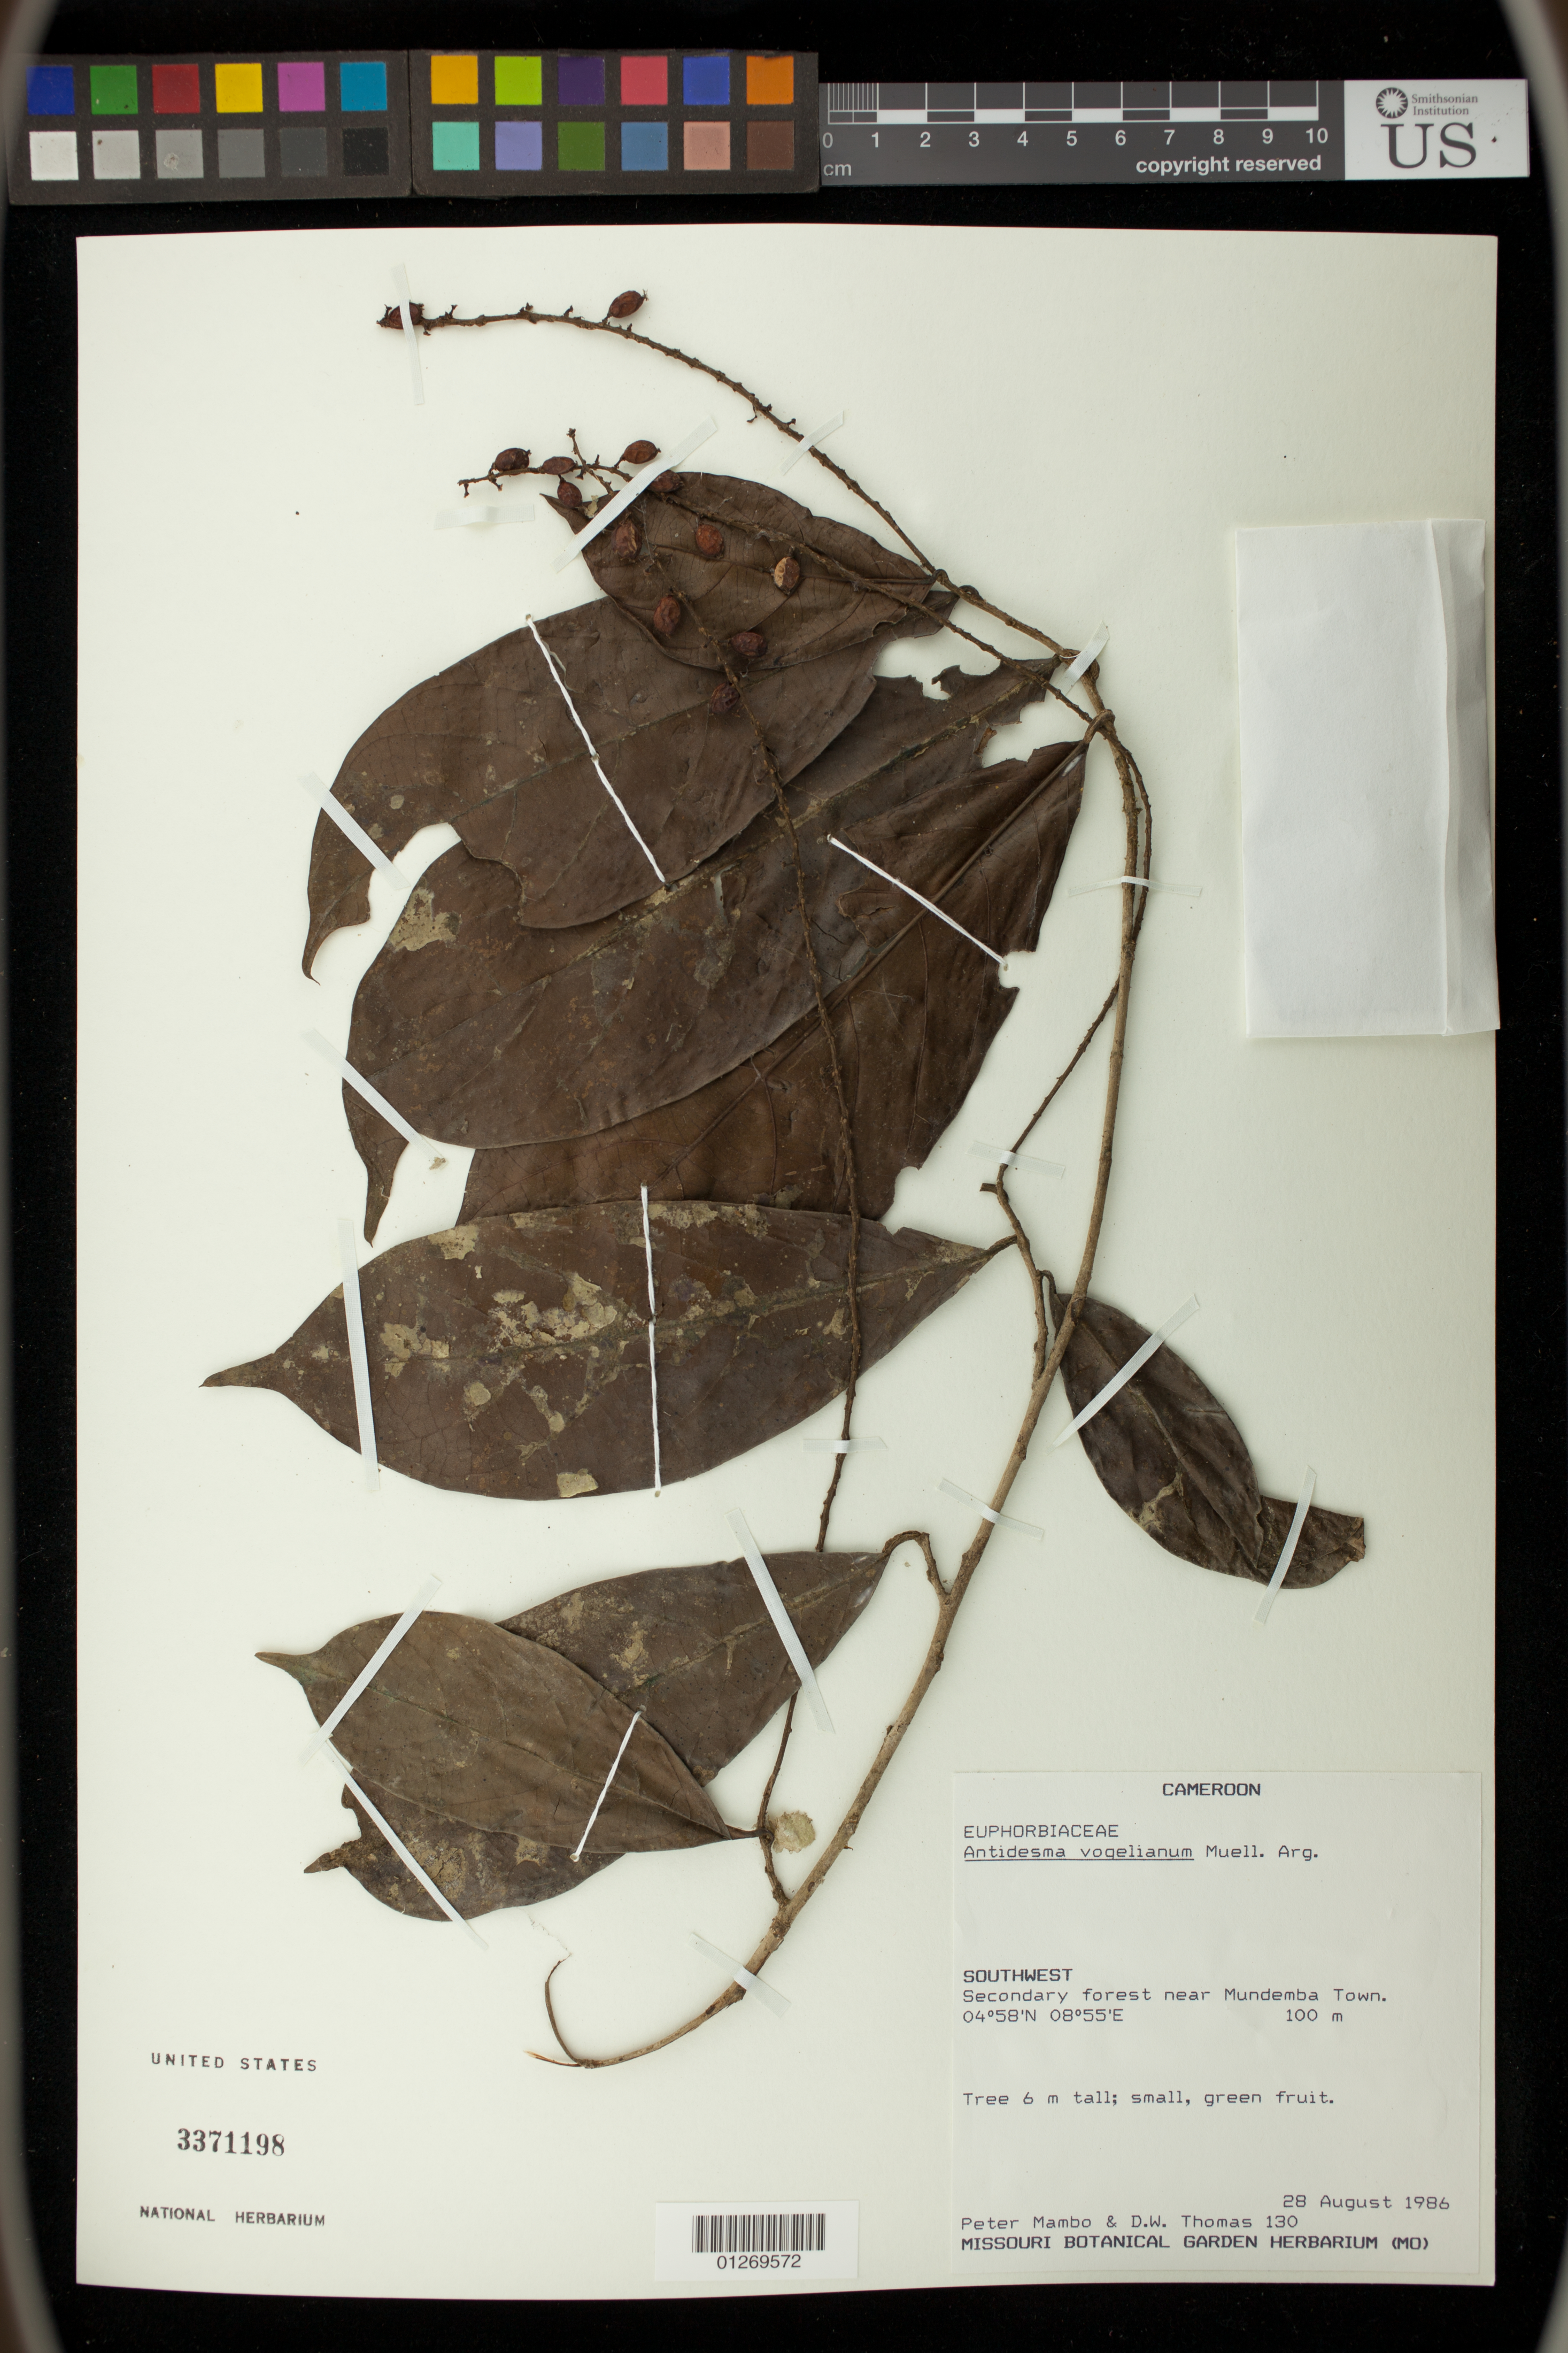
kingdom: Plantae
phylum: Tracheophyta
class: Magnoliopsida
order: Malpighiales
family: Phyllanthaceae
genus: Antidesma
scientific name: Antidesma vogelianum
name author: Müll. Arg.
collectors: P. Mambo & D. W. Thomas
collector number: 130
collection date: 1986-08-28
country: Cameroon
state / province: Sud-Ouest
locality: Near Mundemba Town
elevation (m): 100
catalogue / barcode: US 3371198